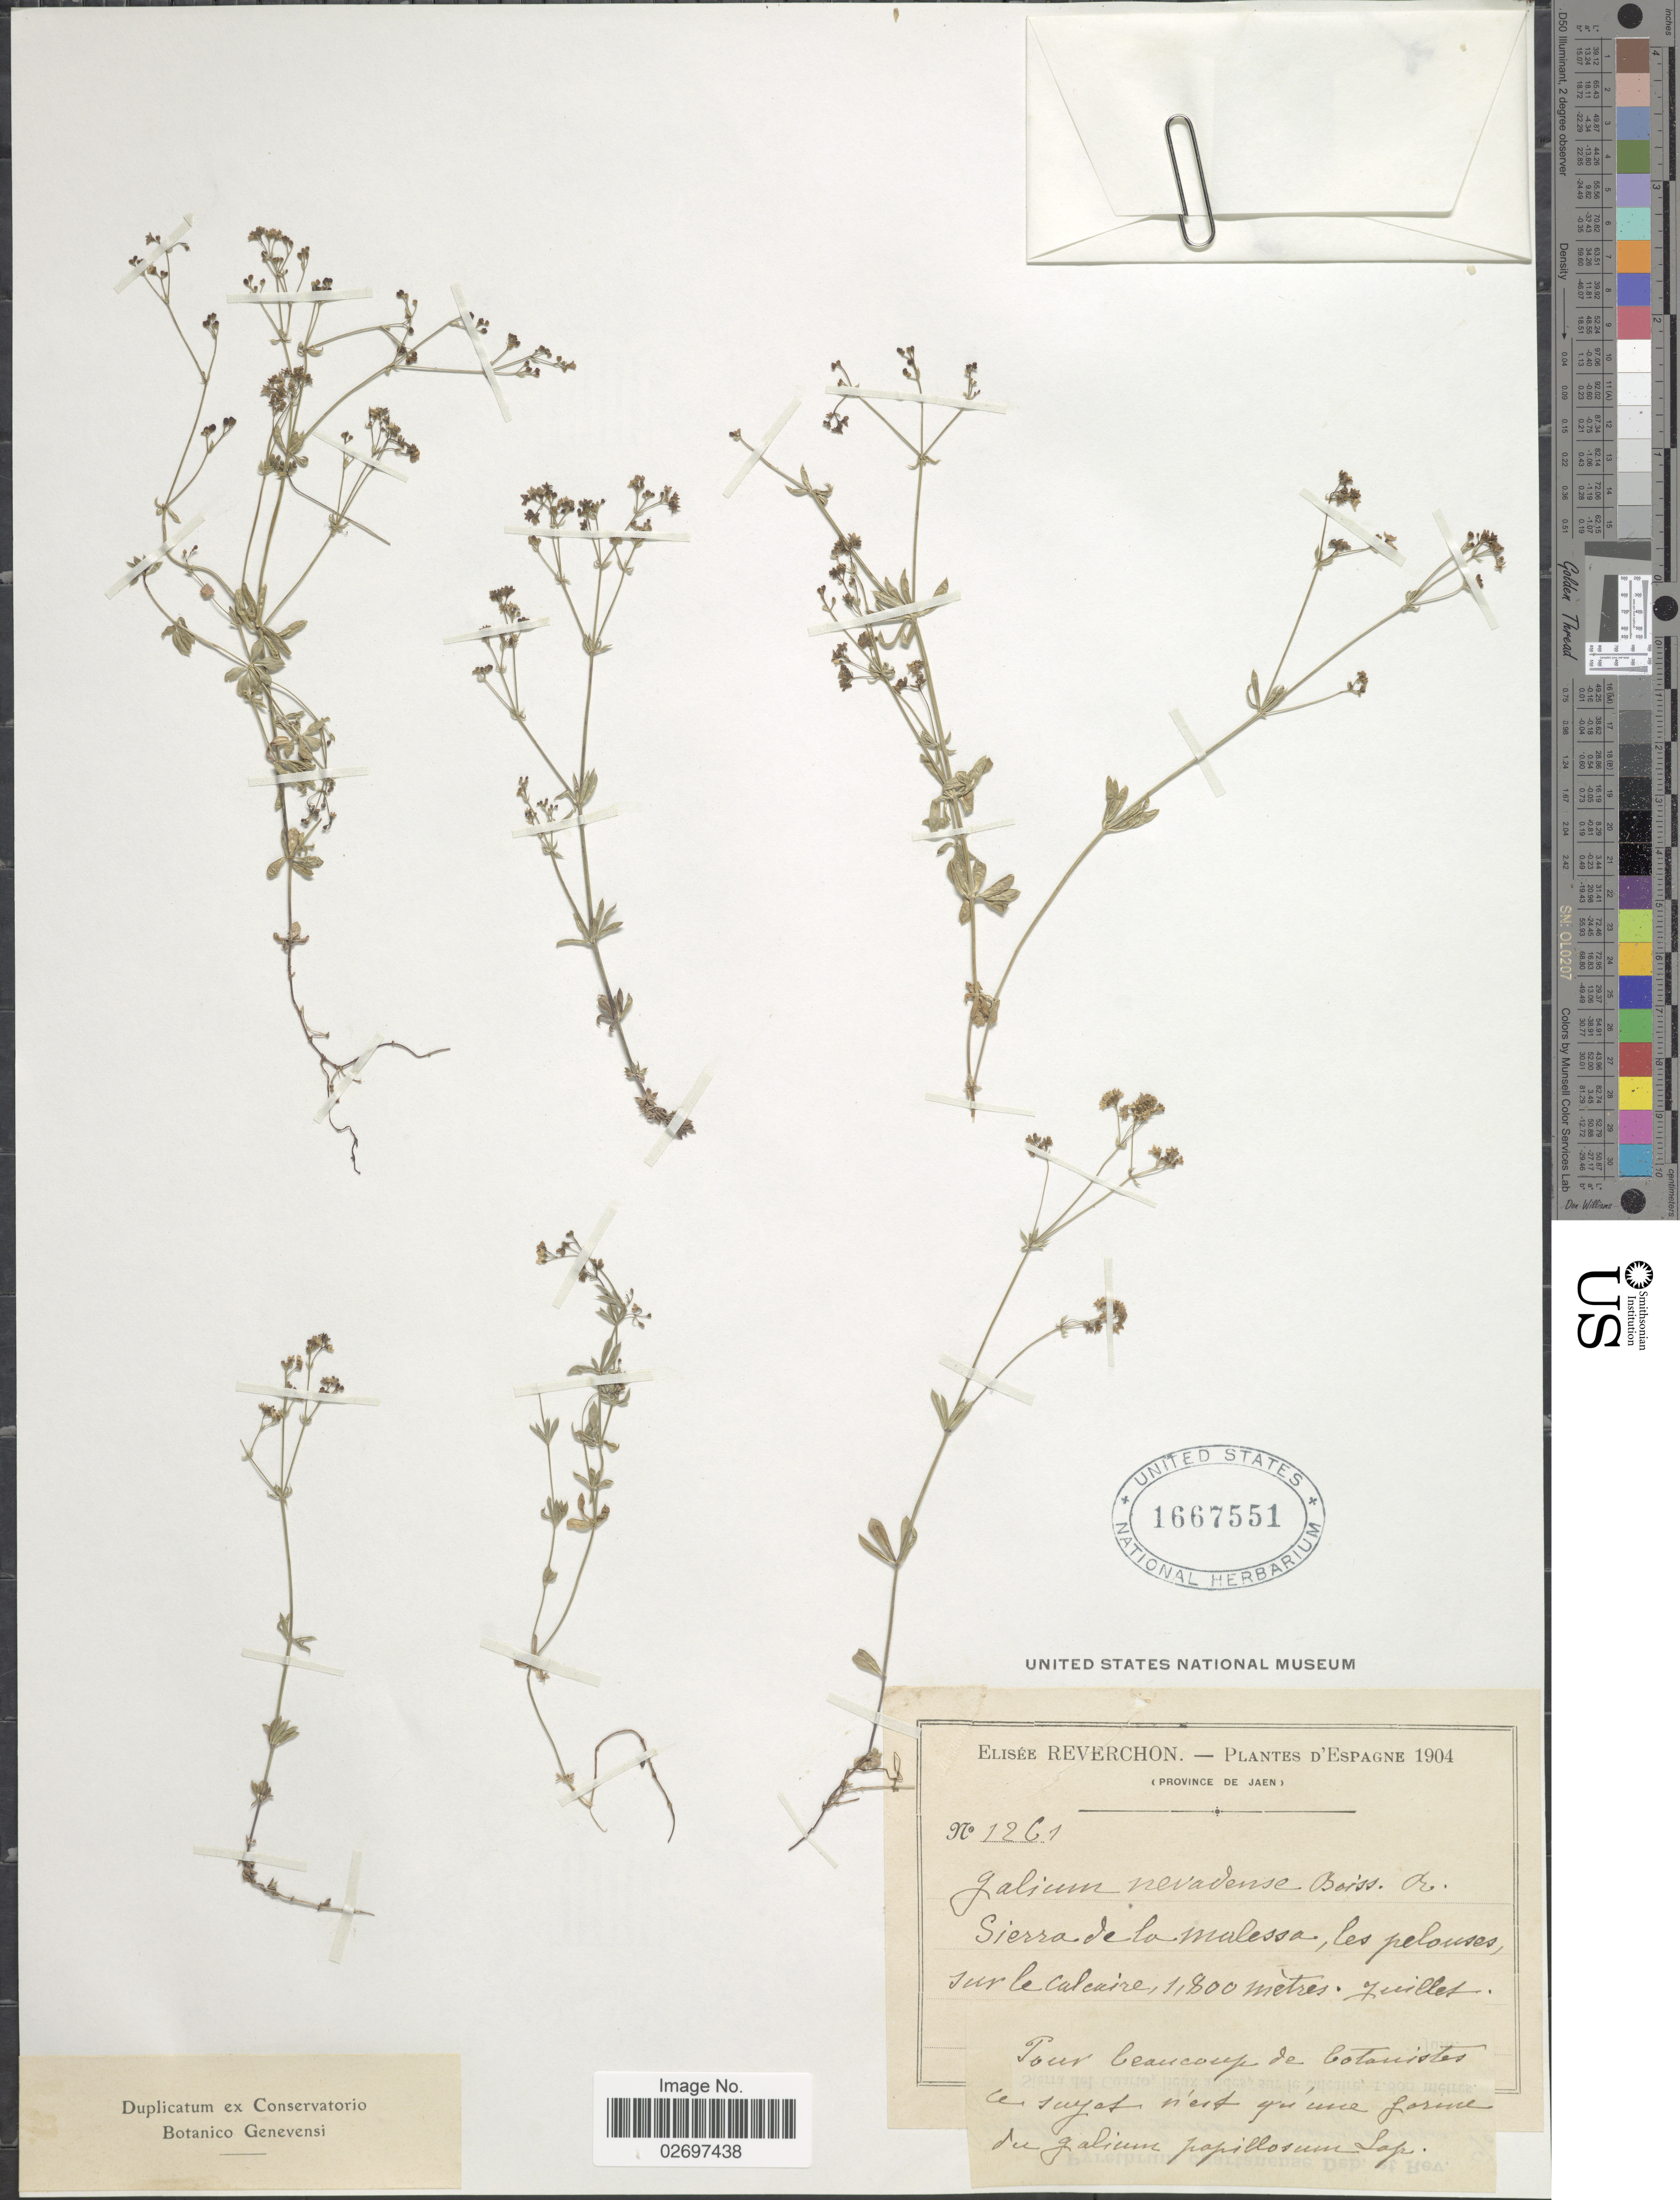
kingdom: Plantae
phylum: Tracheophyta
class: Magnoliopsida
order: Gentianales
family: Rubiaceae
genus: Galium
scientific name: Galium nevadense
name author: Boiss. & Reut.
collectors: E. Reverchon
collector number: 1261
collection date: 1904-07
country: Spain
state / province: Andalucía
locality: D'Espagne (Province de Jaen). Sierra de la Malessa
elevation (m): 1800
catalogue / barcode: US 1667551